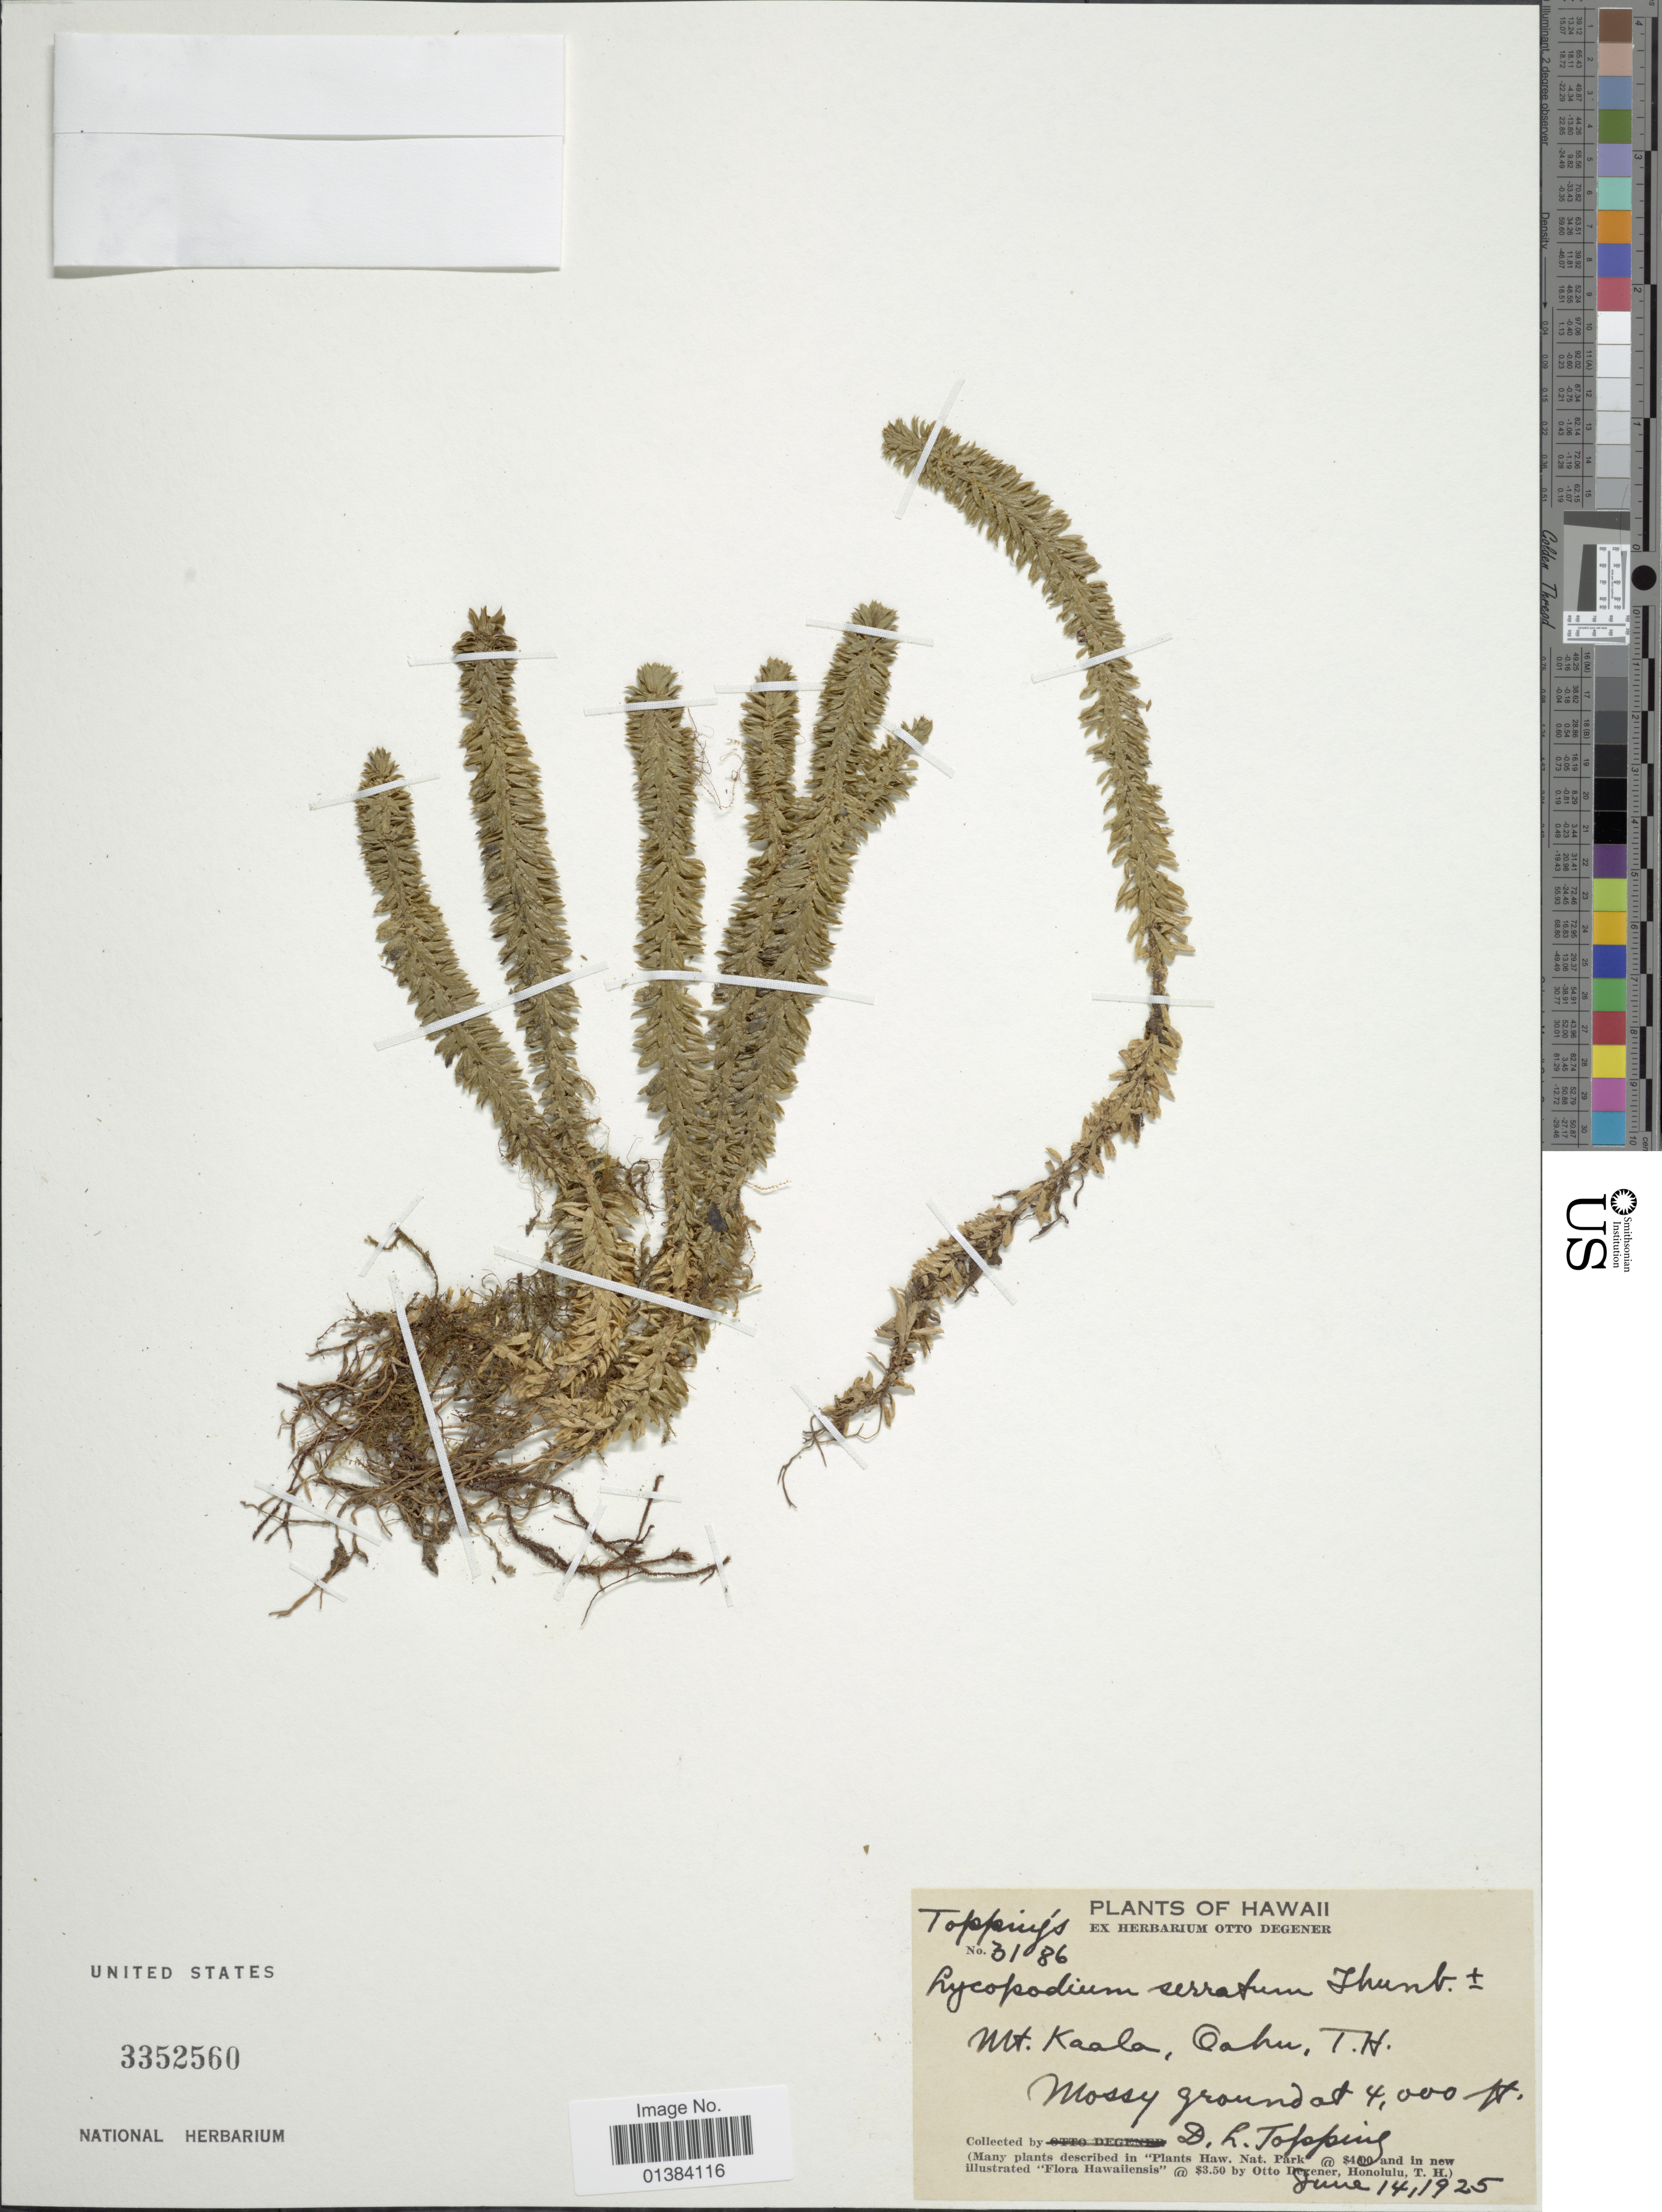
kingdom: Plantae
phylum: Tracheophyta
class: Lycopodiopsida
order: Lycopodiales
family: Lycopodiaceae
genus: Huperzia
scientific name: Huperzia serrata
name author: (Thunb.) Trevis.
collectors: D. L. Topping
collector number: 3186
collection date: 1925-06-14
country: United States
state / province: Hawaii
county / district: Honolulu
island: Oahu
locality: Mt. Kaala, Oahu, T.H.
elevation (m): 1219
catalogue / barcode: US 3352560